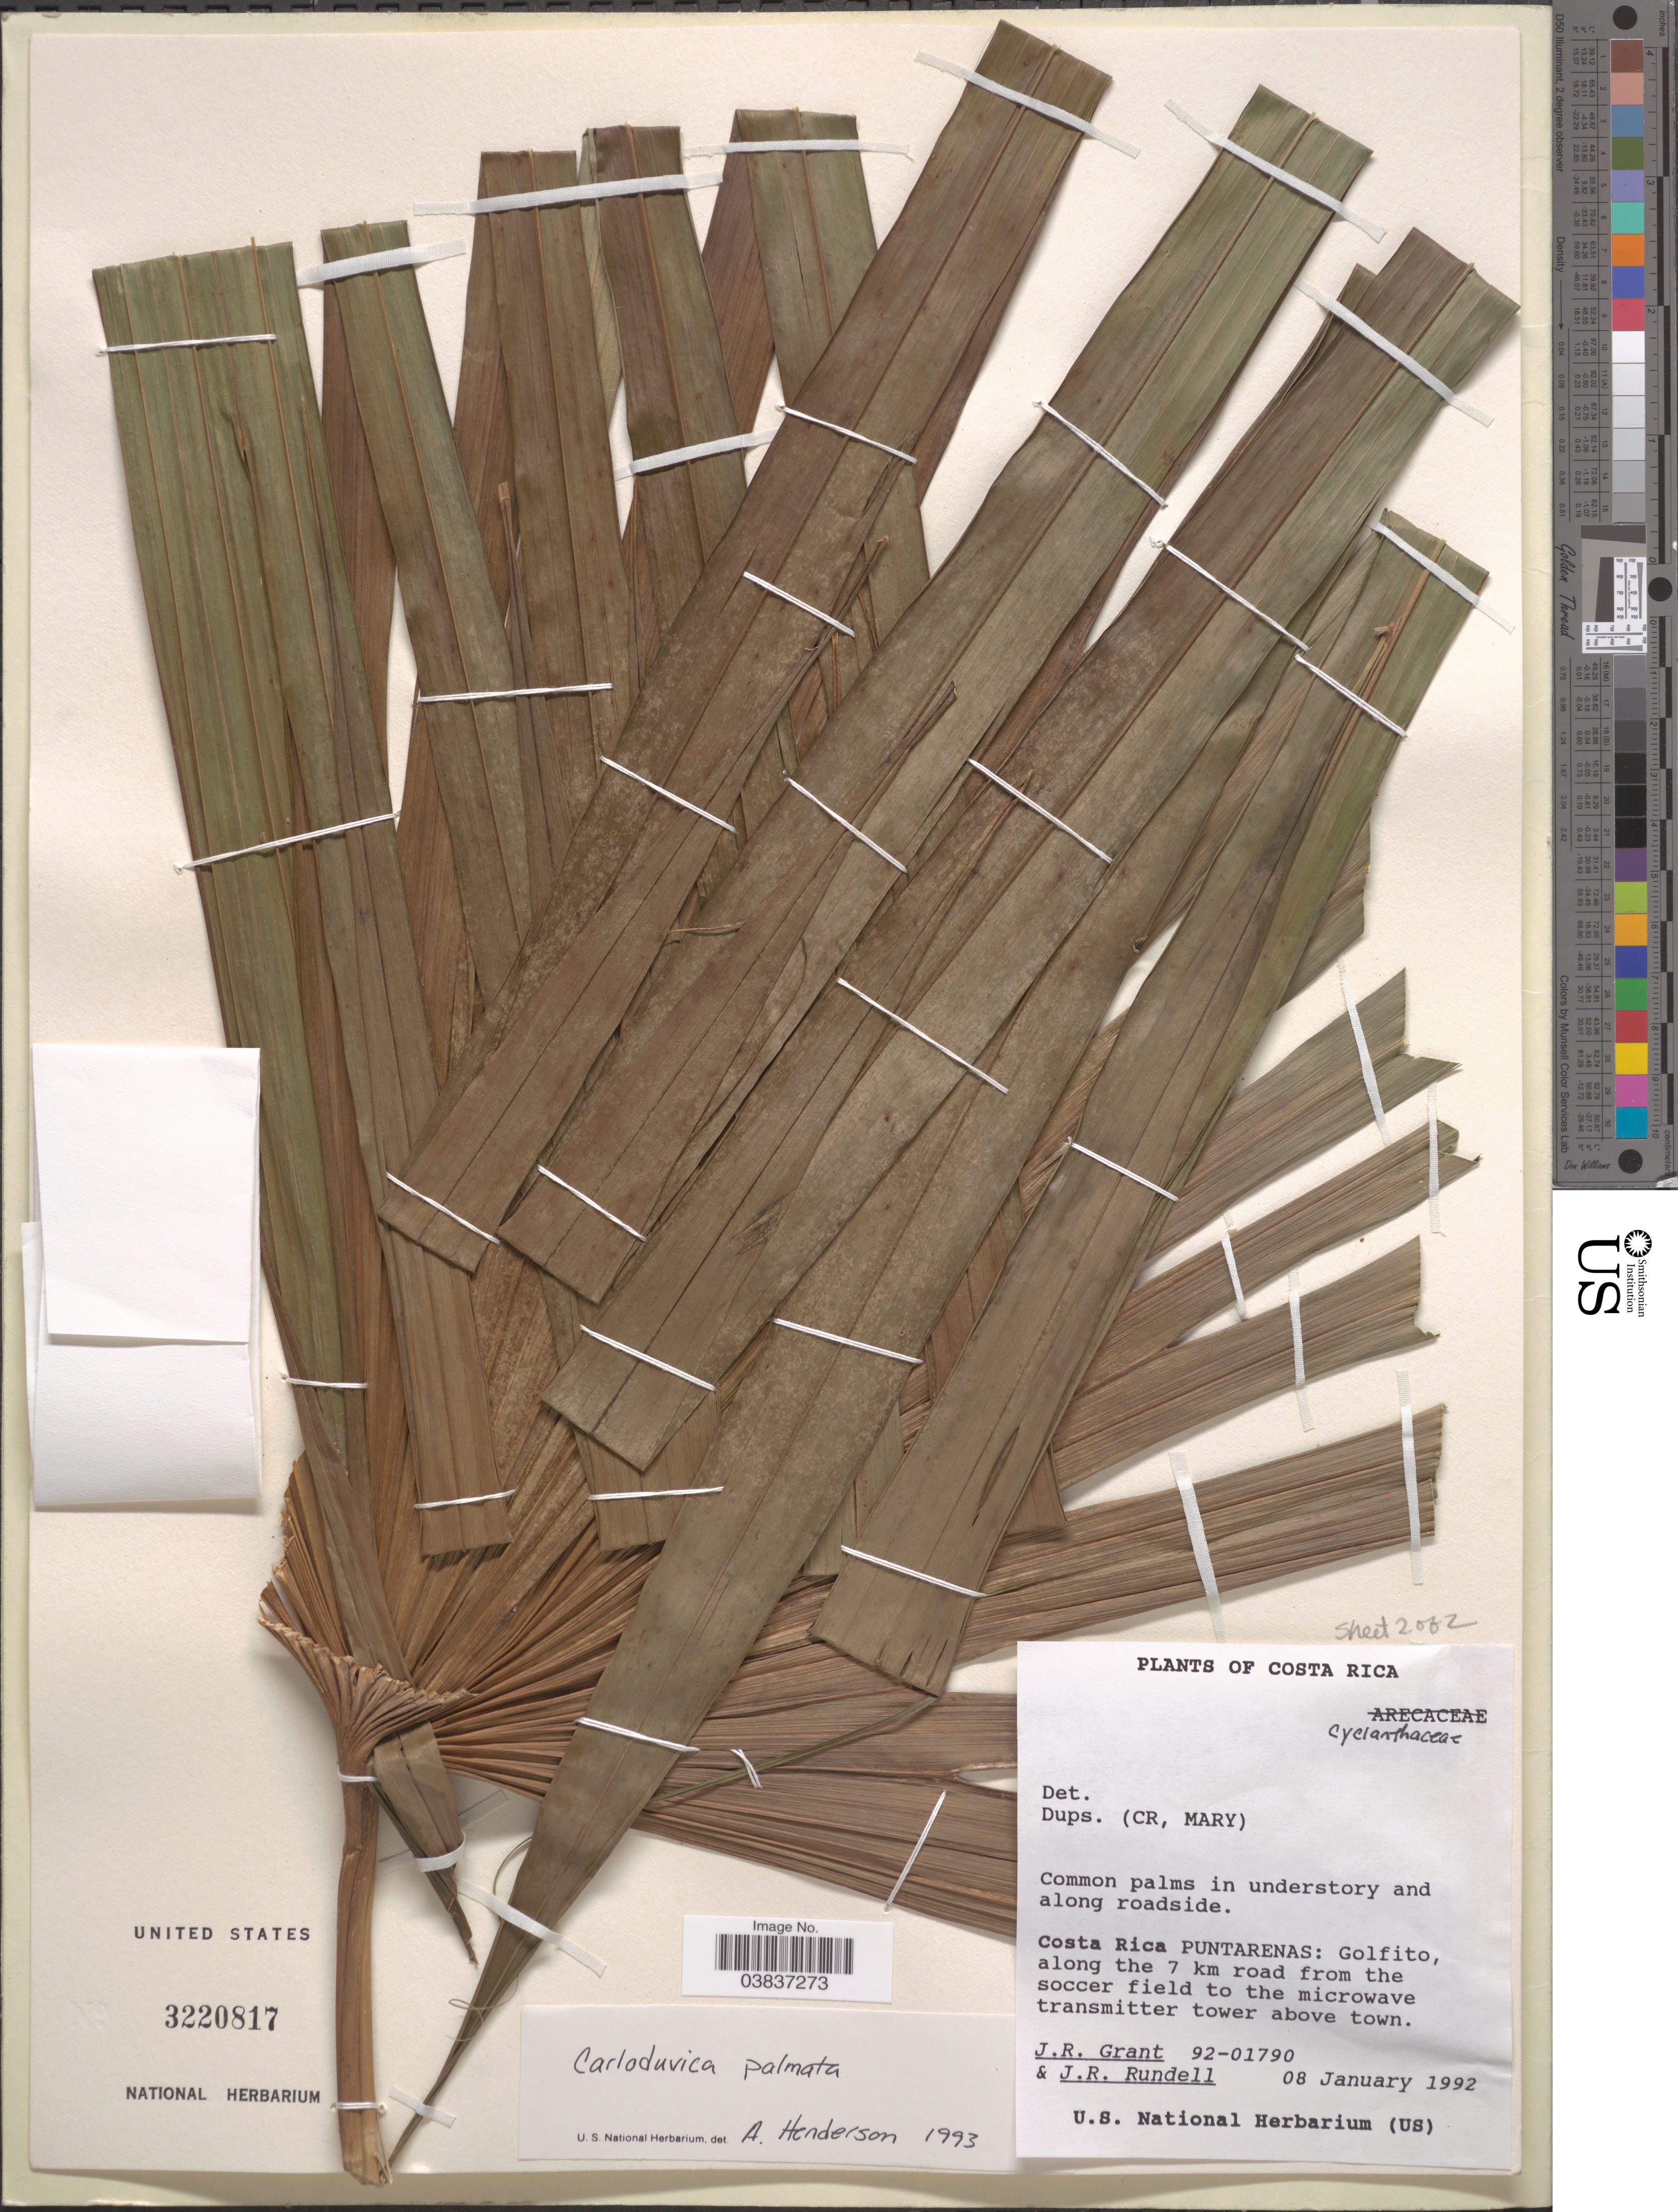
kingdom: Plantae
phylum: Tracheophyta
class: Liliopsida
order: Pandanales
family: Cyclanthaceae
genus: Carludovica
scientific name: Carludovica palmata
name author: Ruiz & Pav.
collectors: J. Grant & J. R. Rundell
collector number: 92-01790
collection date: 1992-01-08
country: Costa Rica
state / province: Puntarenas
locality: Along roadside. Golfito, along the 7 km road from the soccer field to the microwave transmitter tower above town.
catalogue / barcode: US 3220817